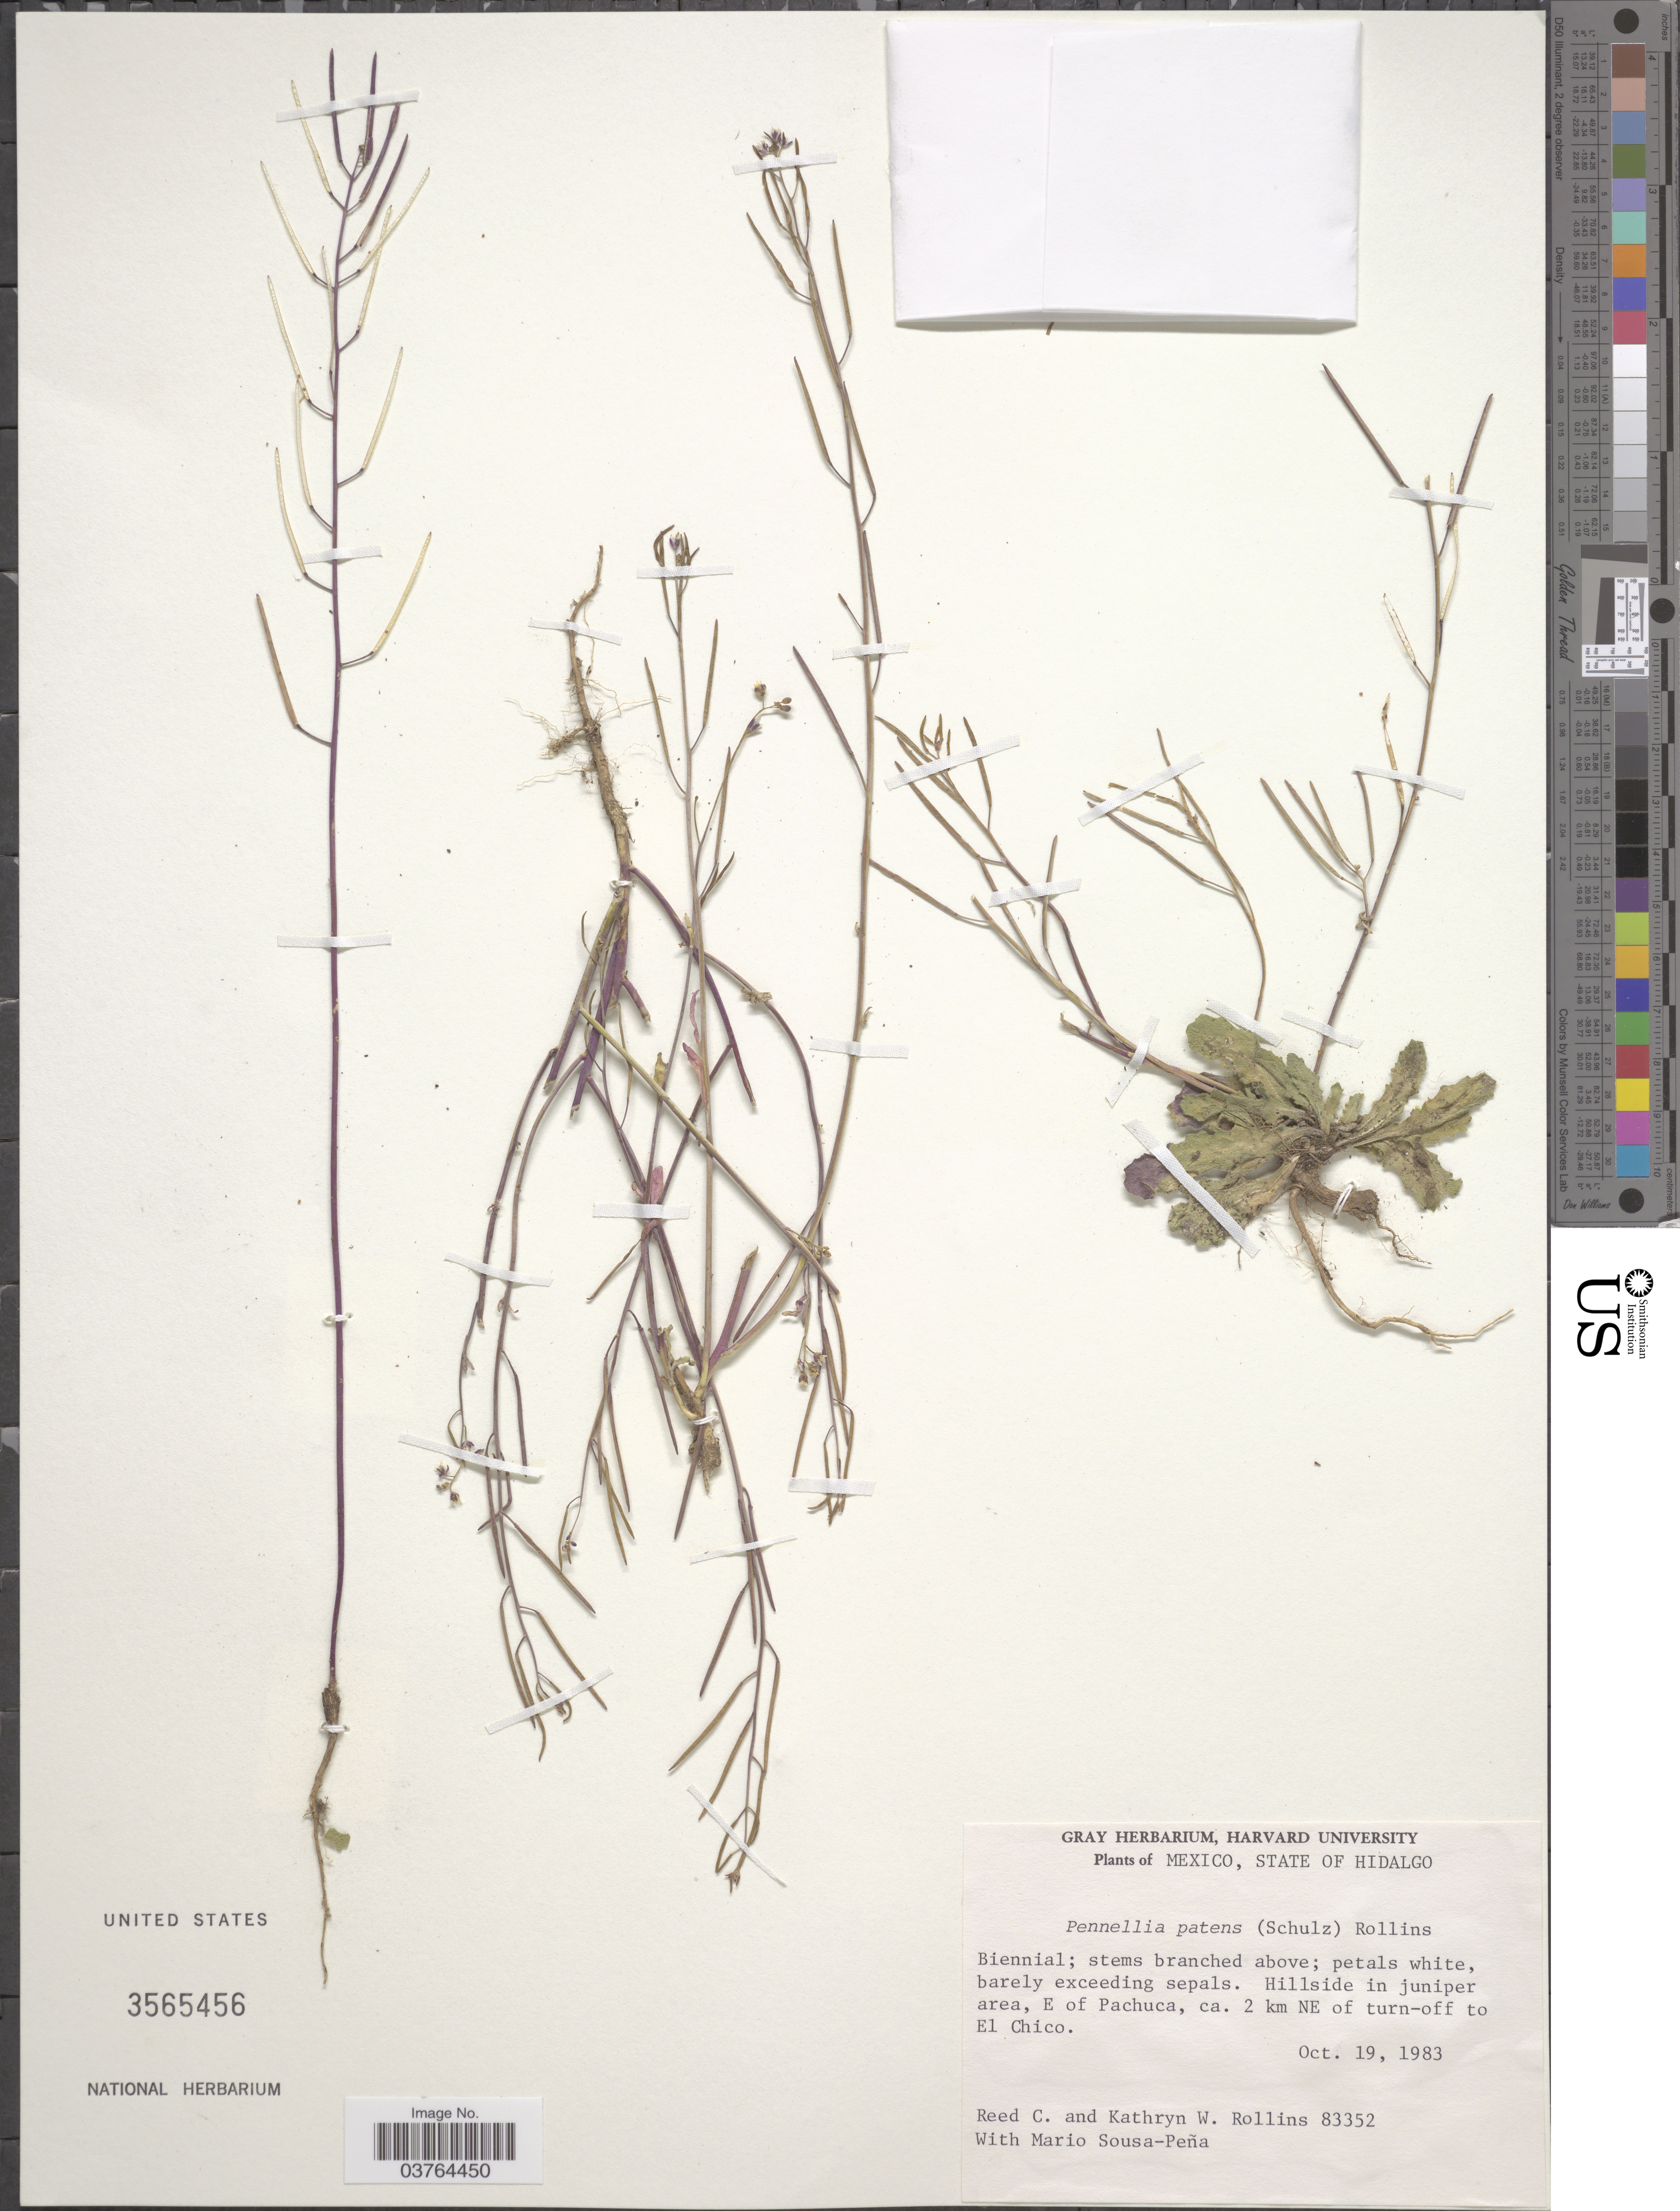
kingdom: Plantae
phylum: Tracheophyta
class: Magnoliopsida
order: Brassicales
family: Brassicaceae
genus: Pennellia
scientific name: Pennellia patens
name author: (O.E. Schulz) Rollins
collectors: R. C. Rollins, K. W. Rollins & M. Sousa Peña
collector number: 83352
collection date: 1983-10-19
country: Mexico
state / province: Hidalgo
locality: Hillside in juniper area, E of Pachuca, ca. 2 km NE of turn-off to El Chico.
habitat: hillside in juniper area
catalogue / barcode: US 3565456